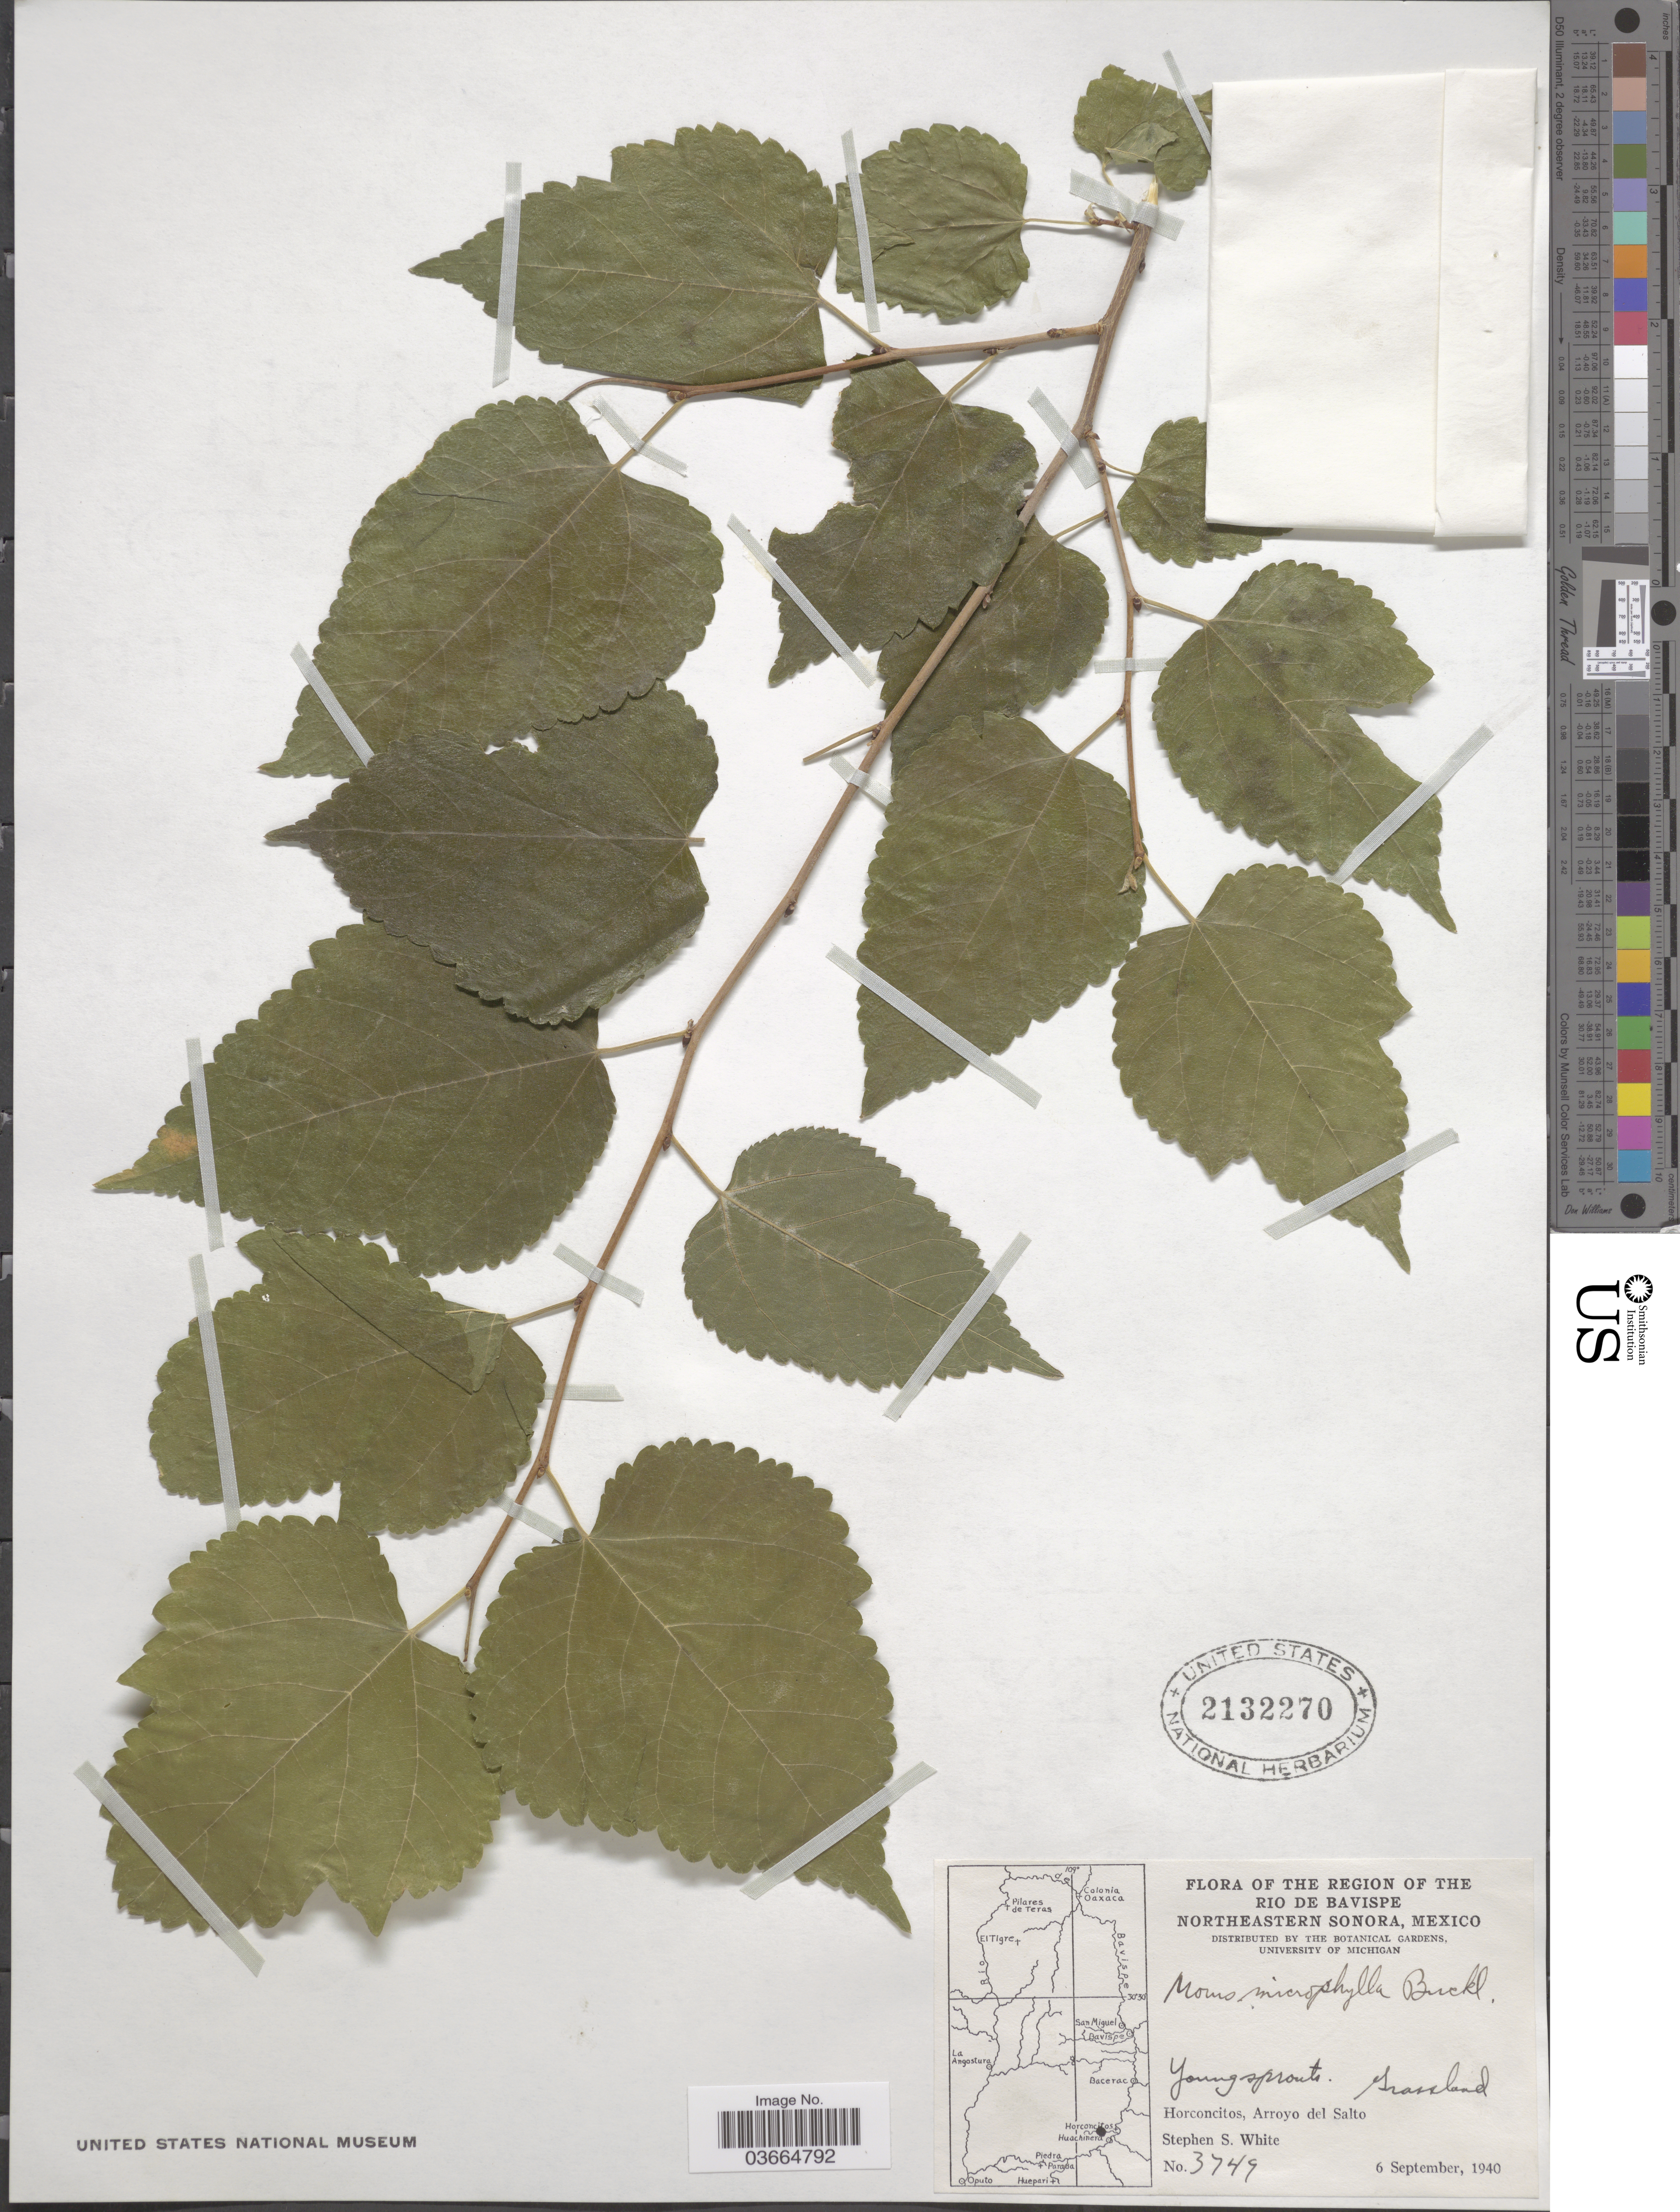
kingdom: Plantae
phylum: Tracheophyta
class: Magnoliopsida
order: Rosales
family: Moraceae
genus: Morus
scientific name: Morus microphylla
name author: Buckley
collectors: S. S. White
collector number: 3749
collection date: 1940-09-06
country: Mexico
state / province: Sonora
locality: The Region of The Rio De Bavispe Northeastern Sonora. Horconcitos, Arroyo del Salto.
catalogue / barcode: US 2132270